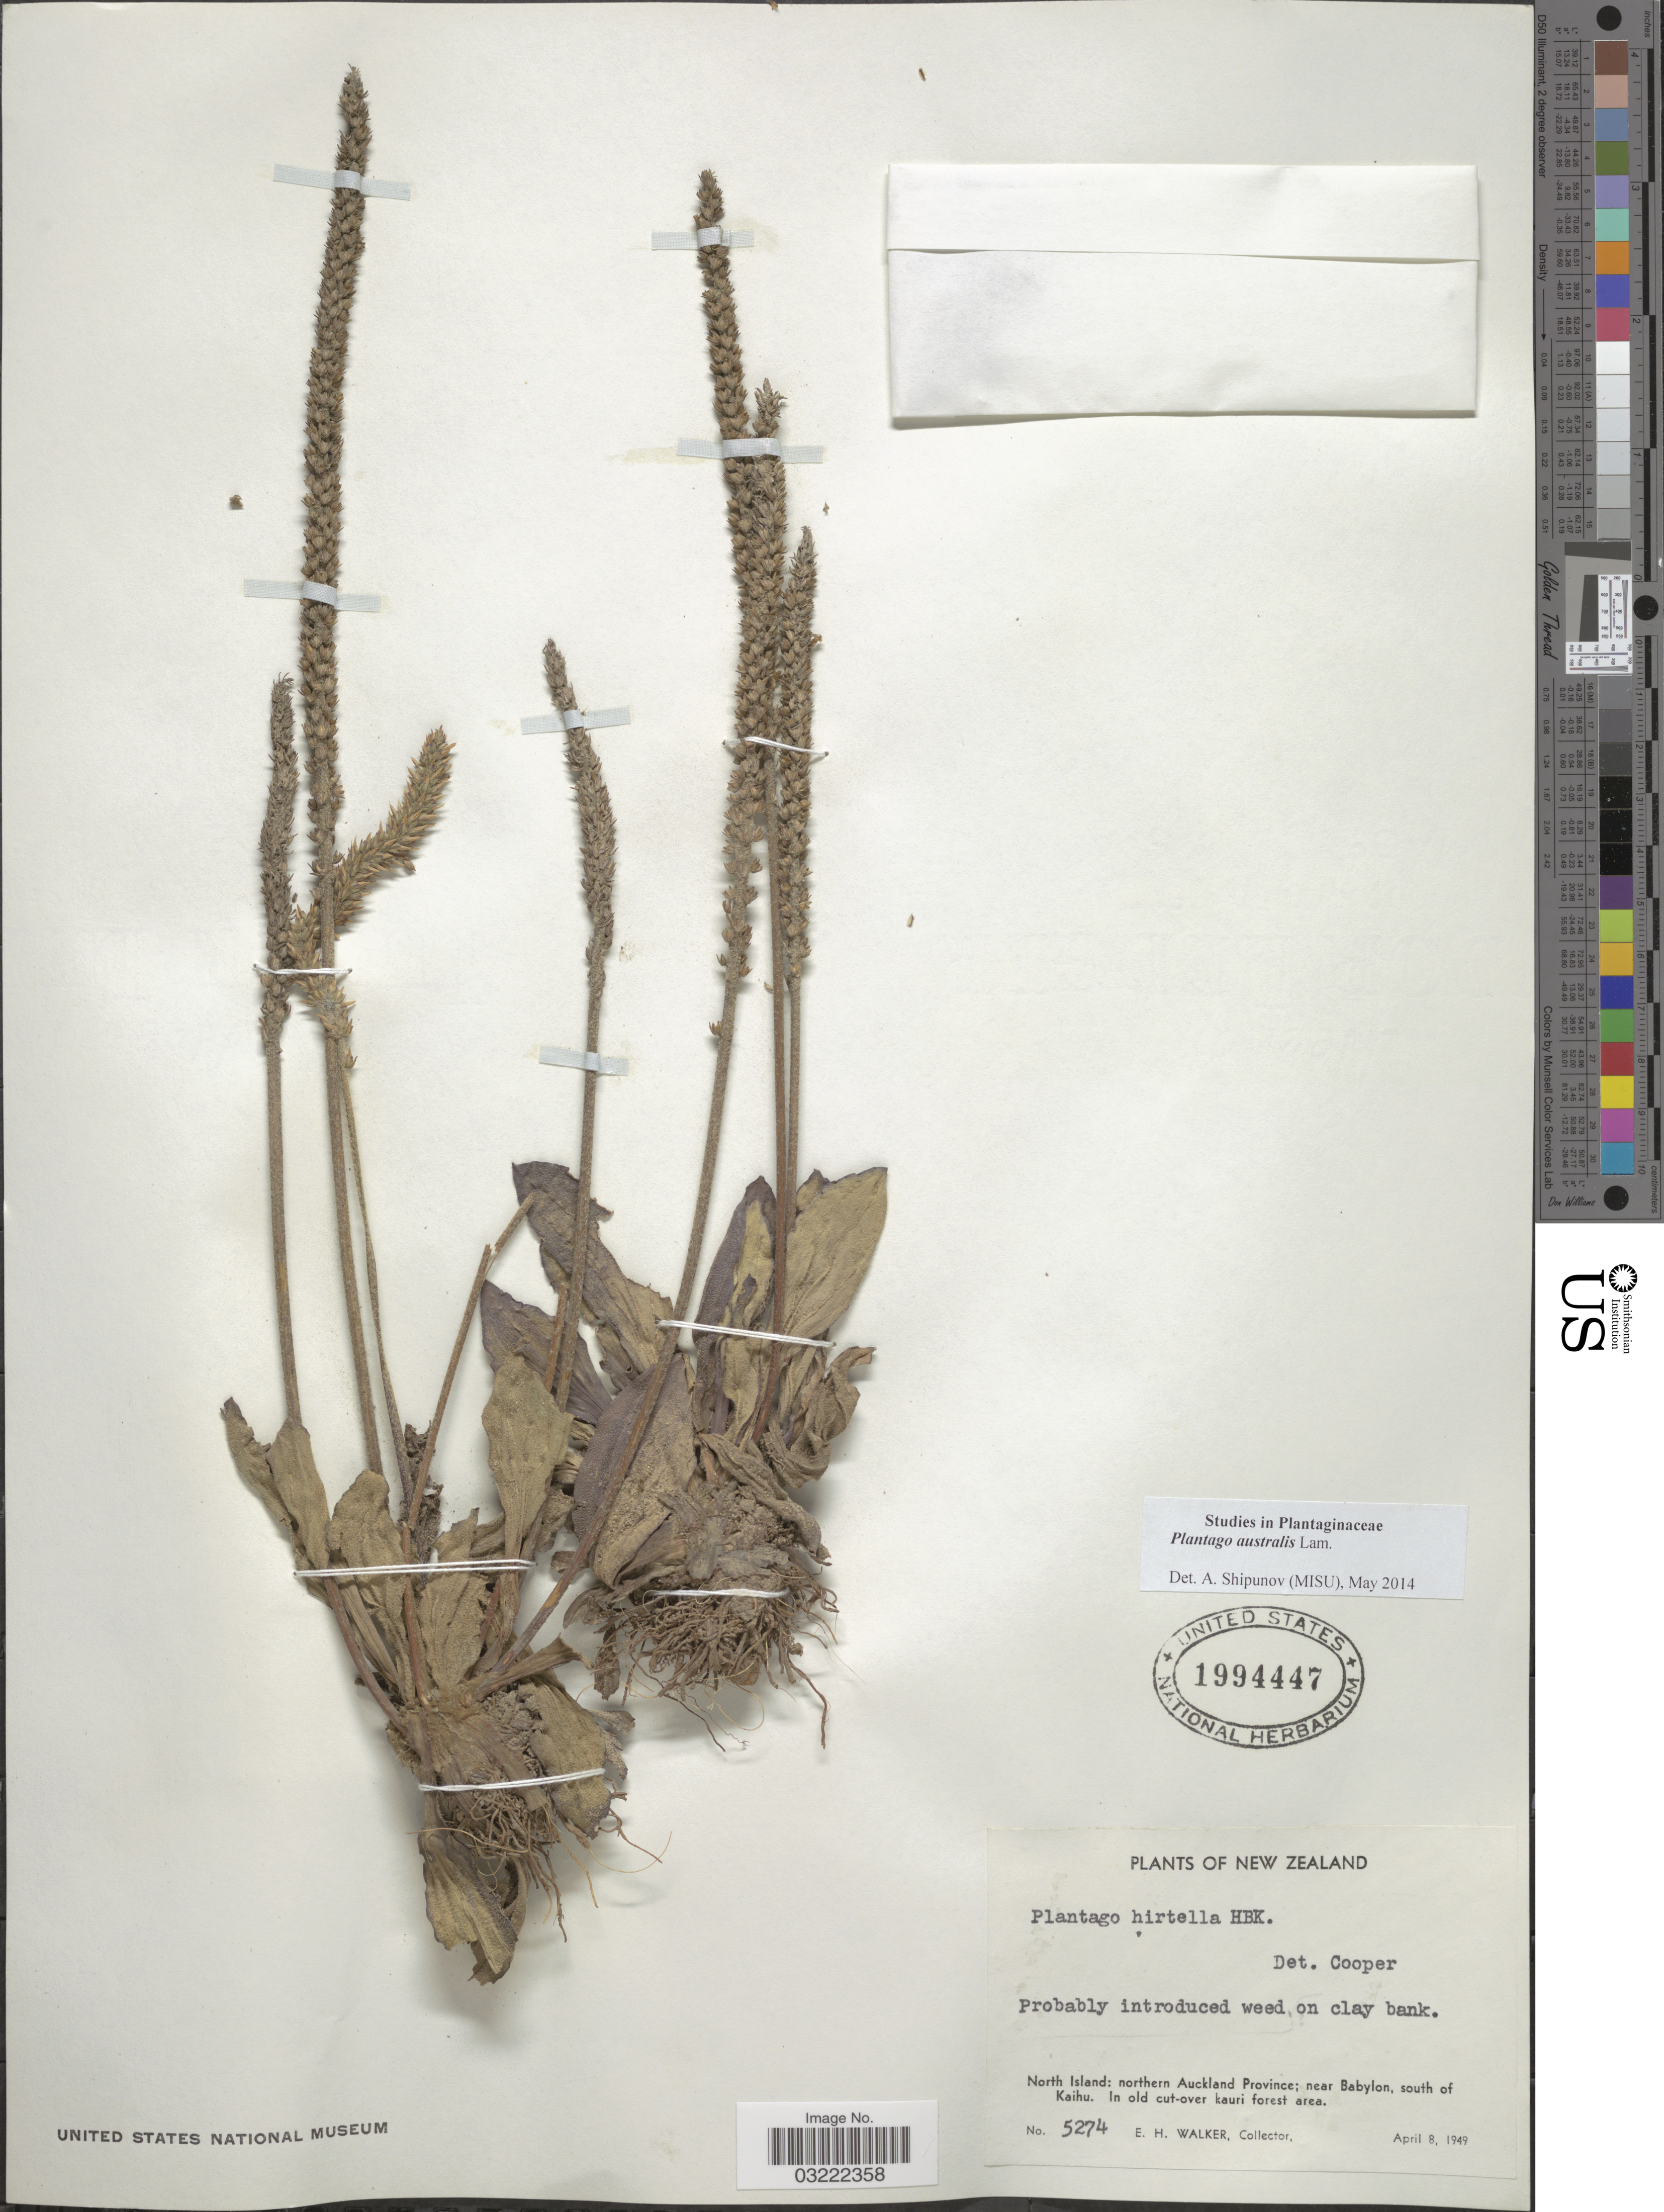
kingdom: Plantae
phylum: Tracheophyta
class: Magnoliopsida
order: Lamiales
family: Plantaginaceae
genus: Plantago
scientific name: Plantago australis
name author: Lam.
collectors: E. H. Walker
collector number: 5274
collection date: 1949-04-08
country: New Zealand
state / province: Auckland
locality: North Island: northern Auckland Province; near Babylon, south of Kaihu.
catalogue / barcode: US 1994447